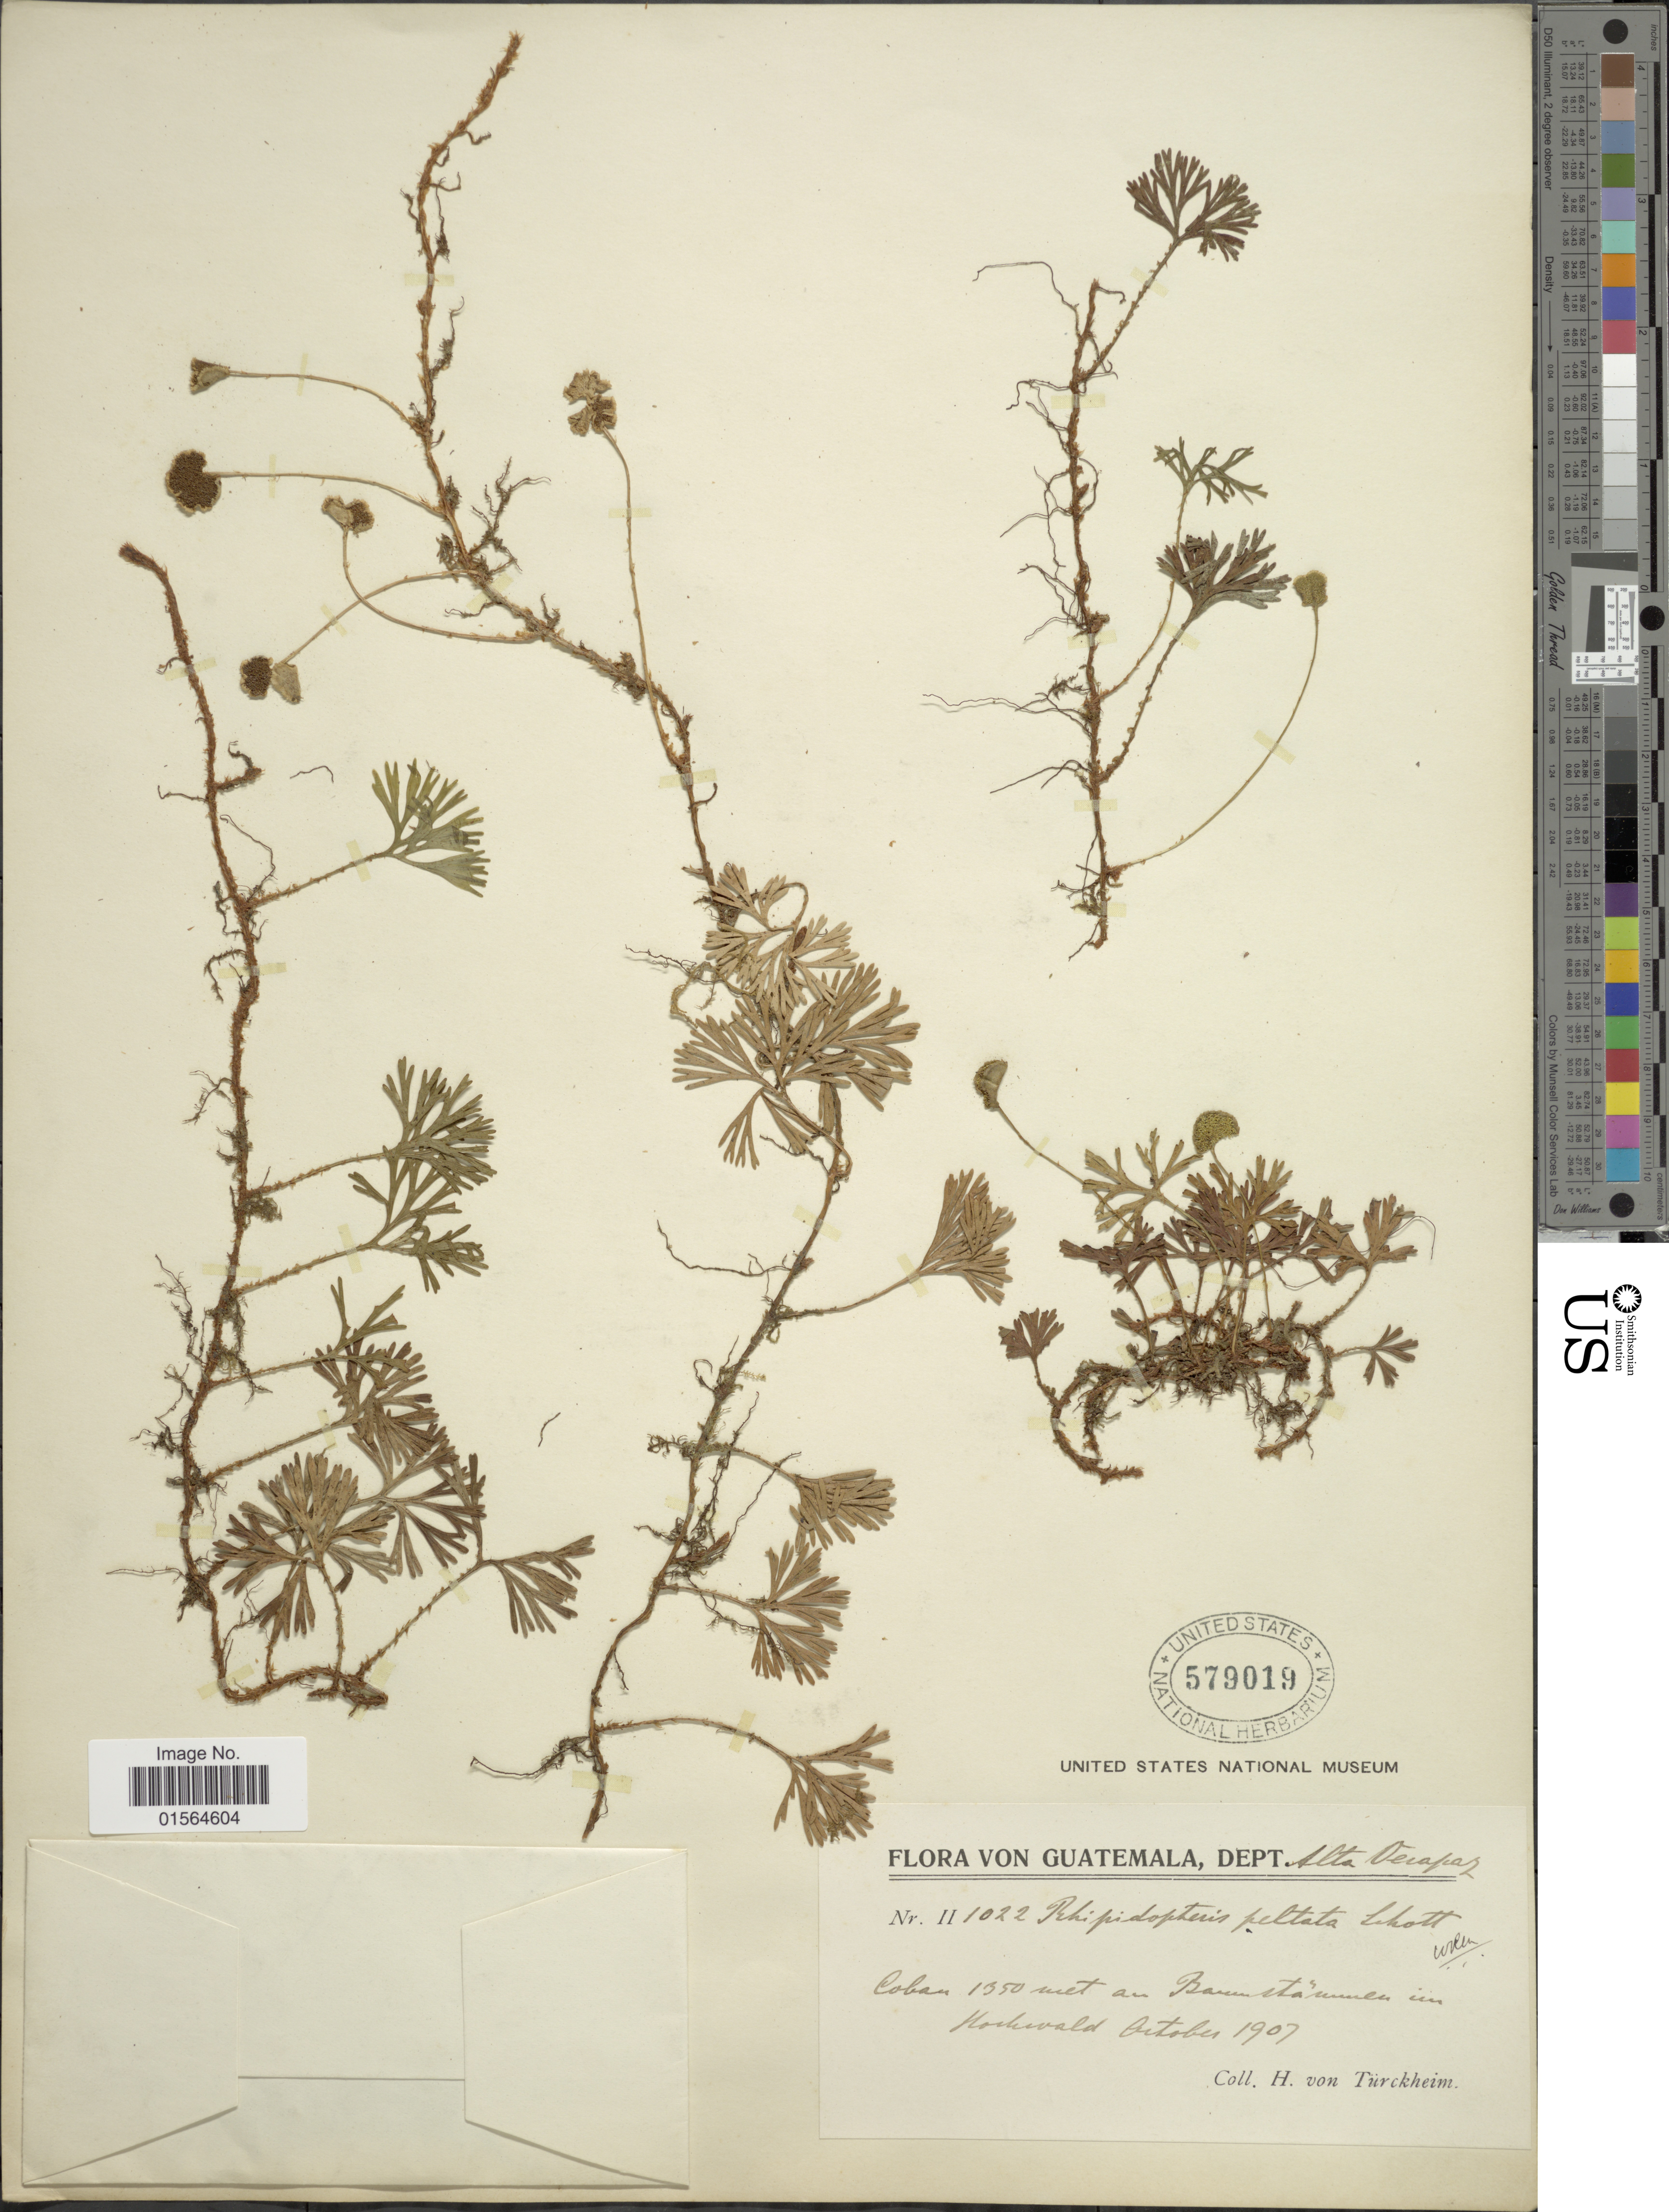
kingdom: Plantae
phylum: Tracheophyta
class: Polypodiopsida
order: Polypodiales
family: Dryopteridaceae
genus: Elaphoglossum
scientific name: Elaphoglossum peltatum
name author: (Sw.) Urb.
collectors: H. von Türckheim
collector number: II1022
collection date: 1907-10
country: Guatemala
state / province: Alta Verapaz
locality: Coban, an Baumstämmen in Hochwald.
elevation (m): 1350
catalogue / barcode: US 579019